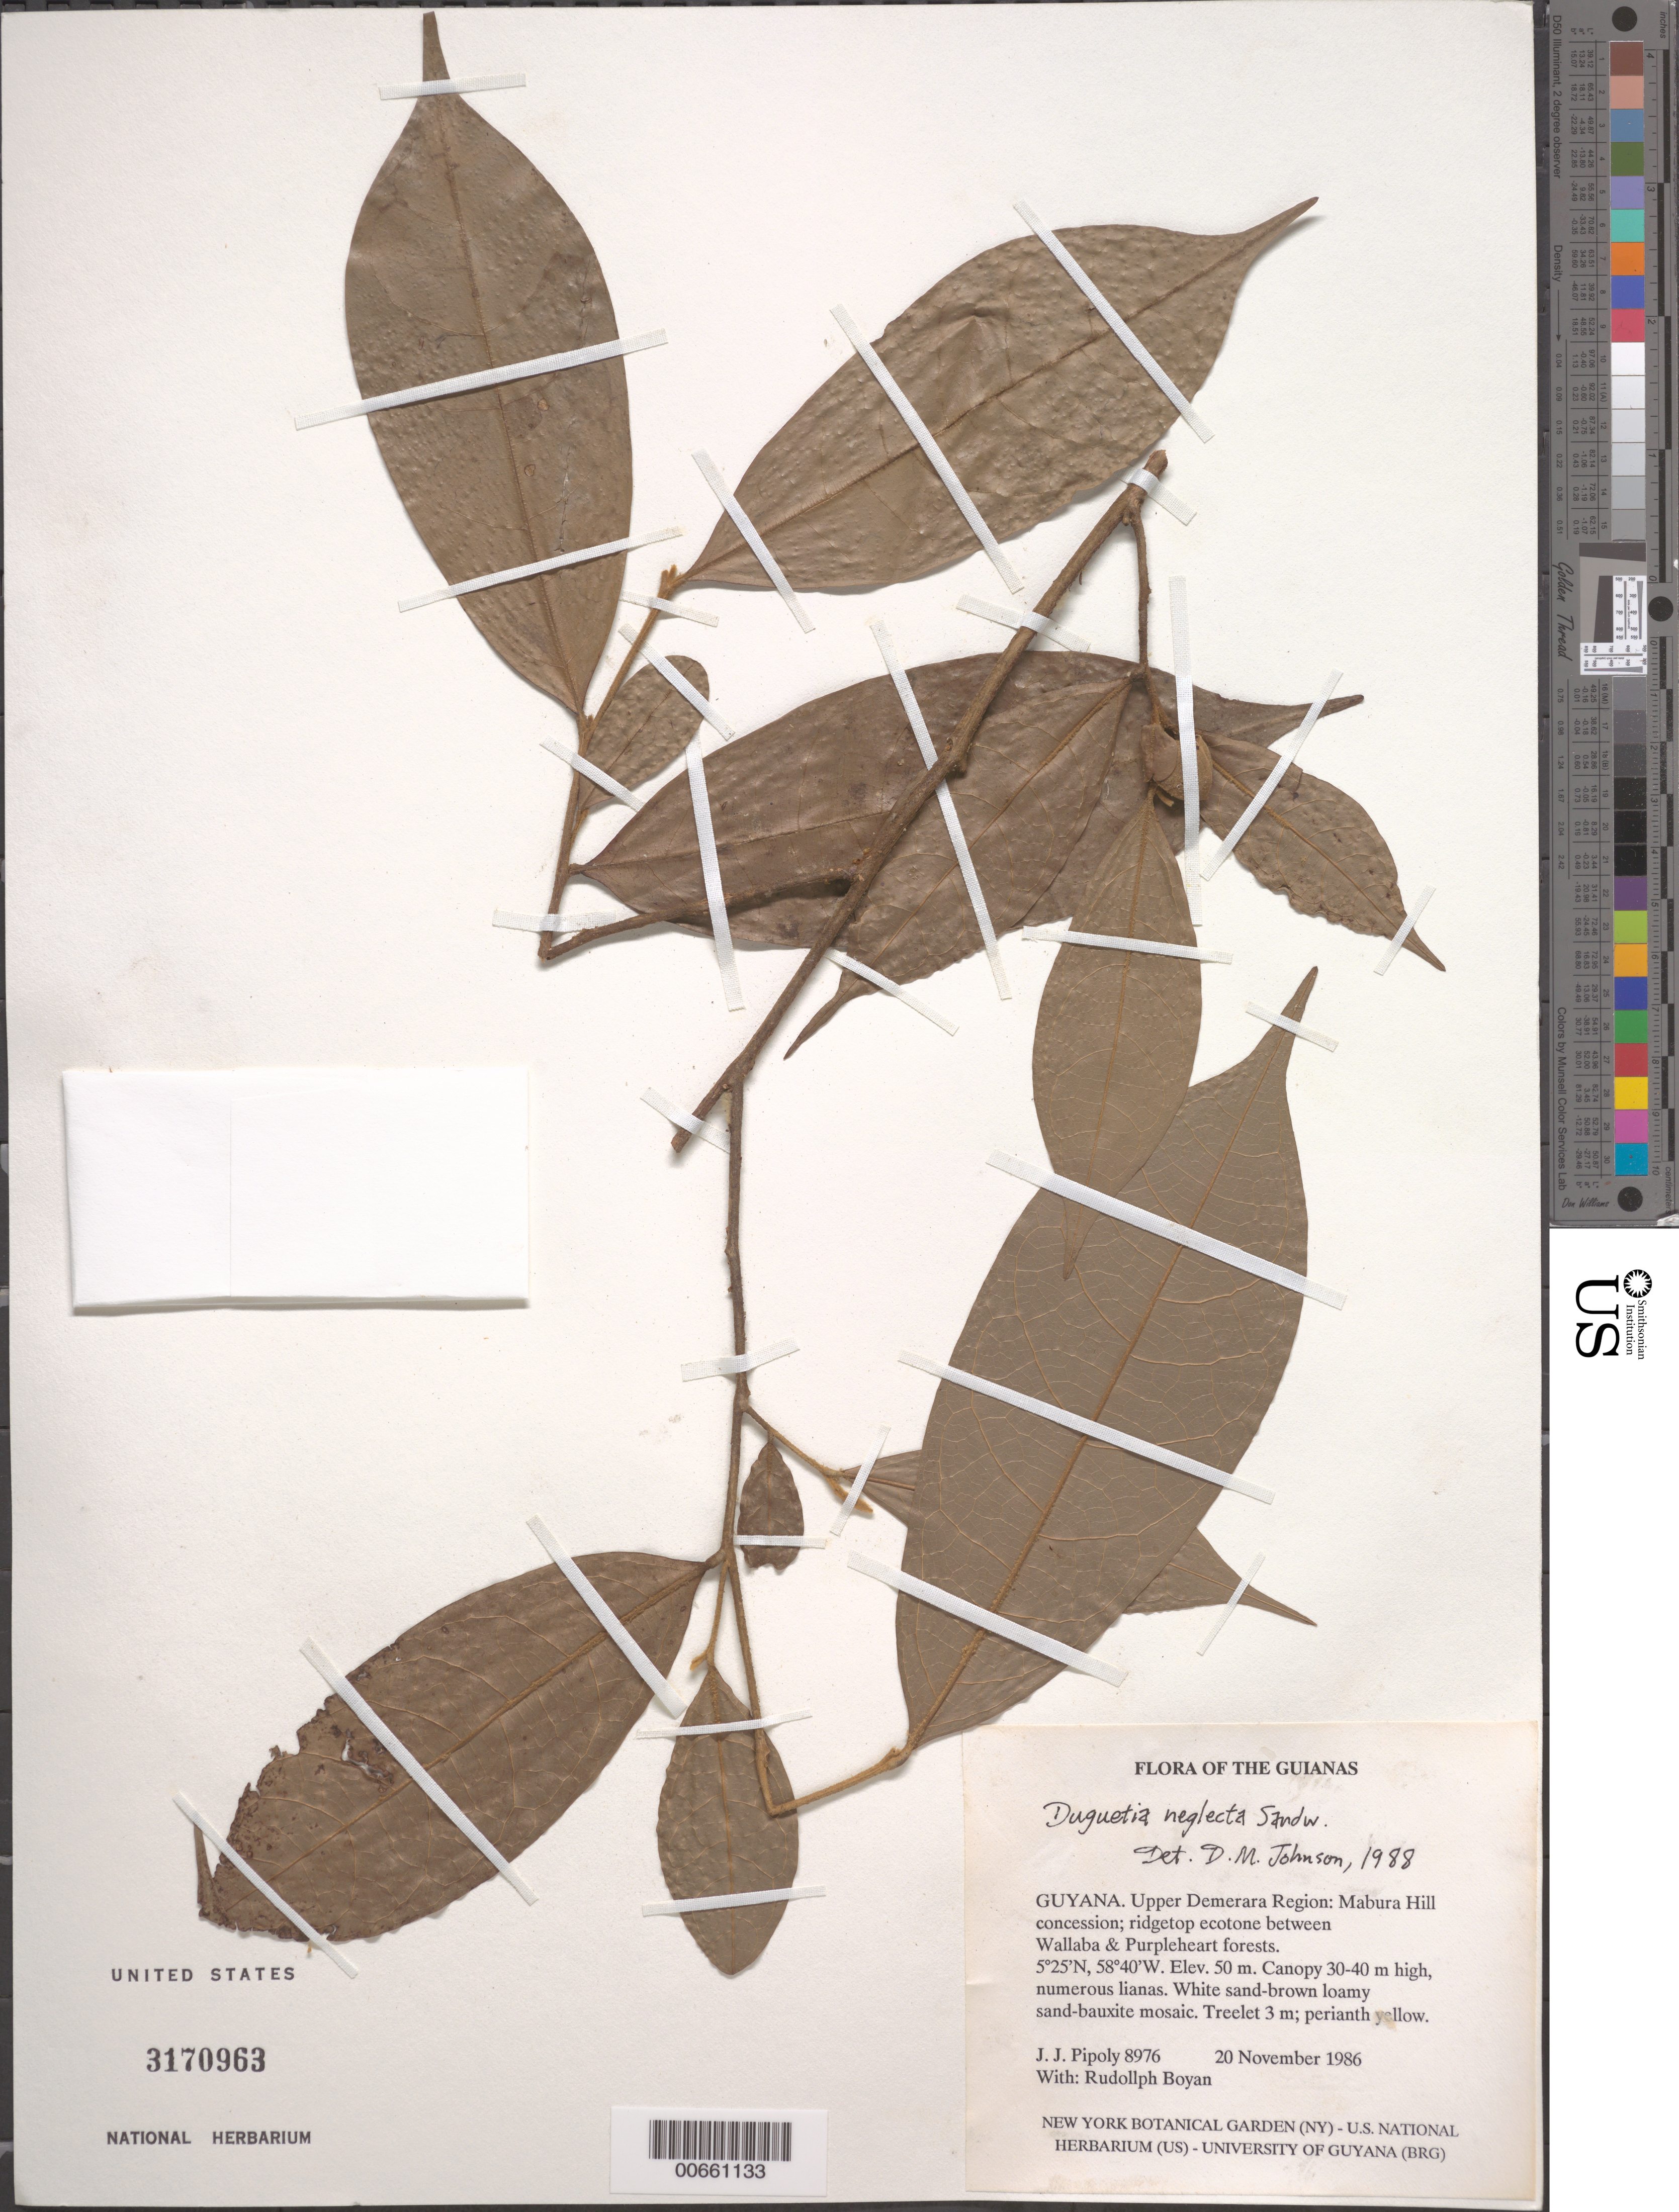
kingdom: Plantae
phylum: Tracheophyta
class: Magnoliopsida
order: Magnoliales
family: Annonaceae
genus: Duguetia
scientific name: Duguetia neglecta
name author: Sandwith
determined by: Johnson, D. M.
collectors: J. J. Pipoly & R. Boyan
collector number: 8976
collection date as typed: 20 November 1986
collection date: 1986-11-20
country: Guyana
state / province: U. Demerara-Berbice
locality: Mabura Hill Timber Concession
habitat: Ridgetop ecotone between Kakaralli- Wallaba & Purpleheart- Morabukea forest. White sand, brown loamy sand-bauxite mosaic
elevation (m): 50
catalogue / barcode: US 3170963